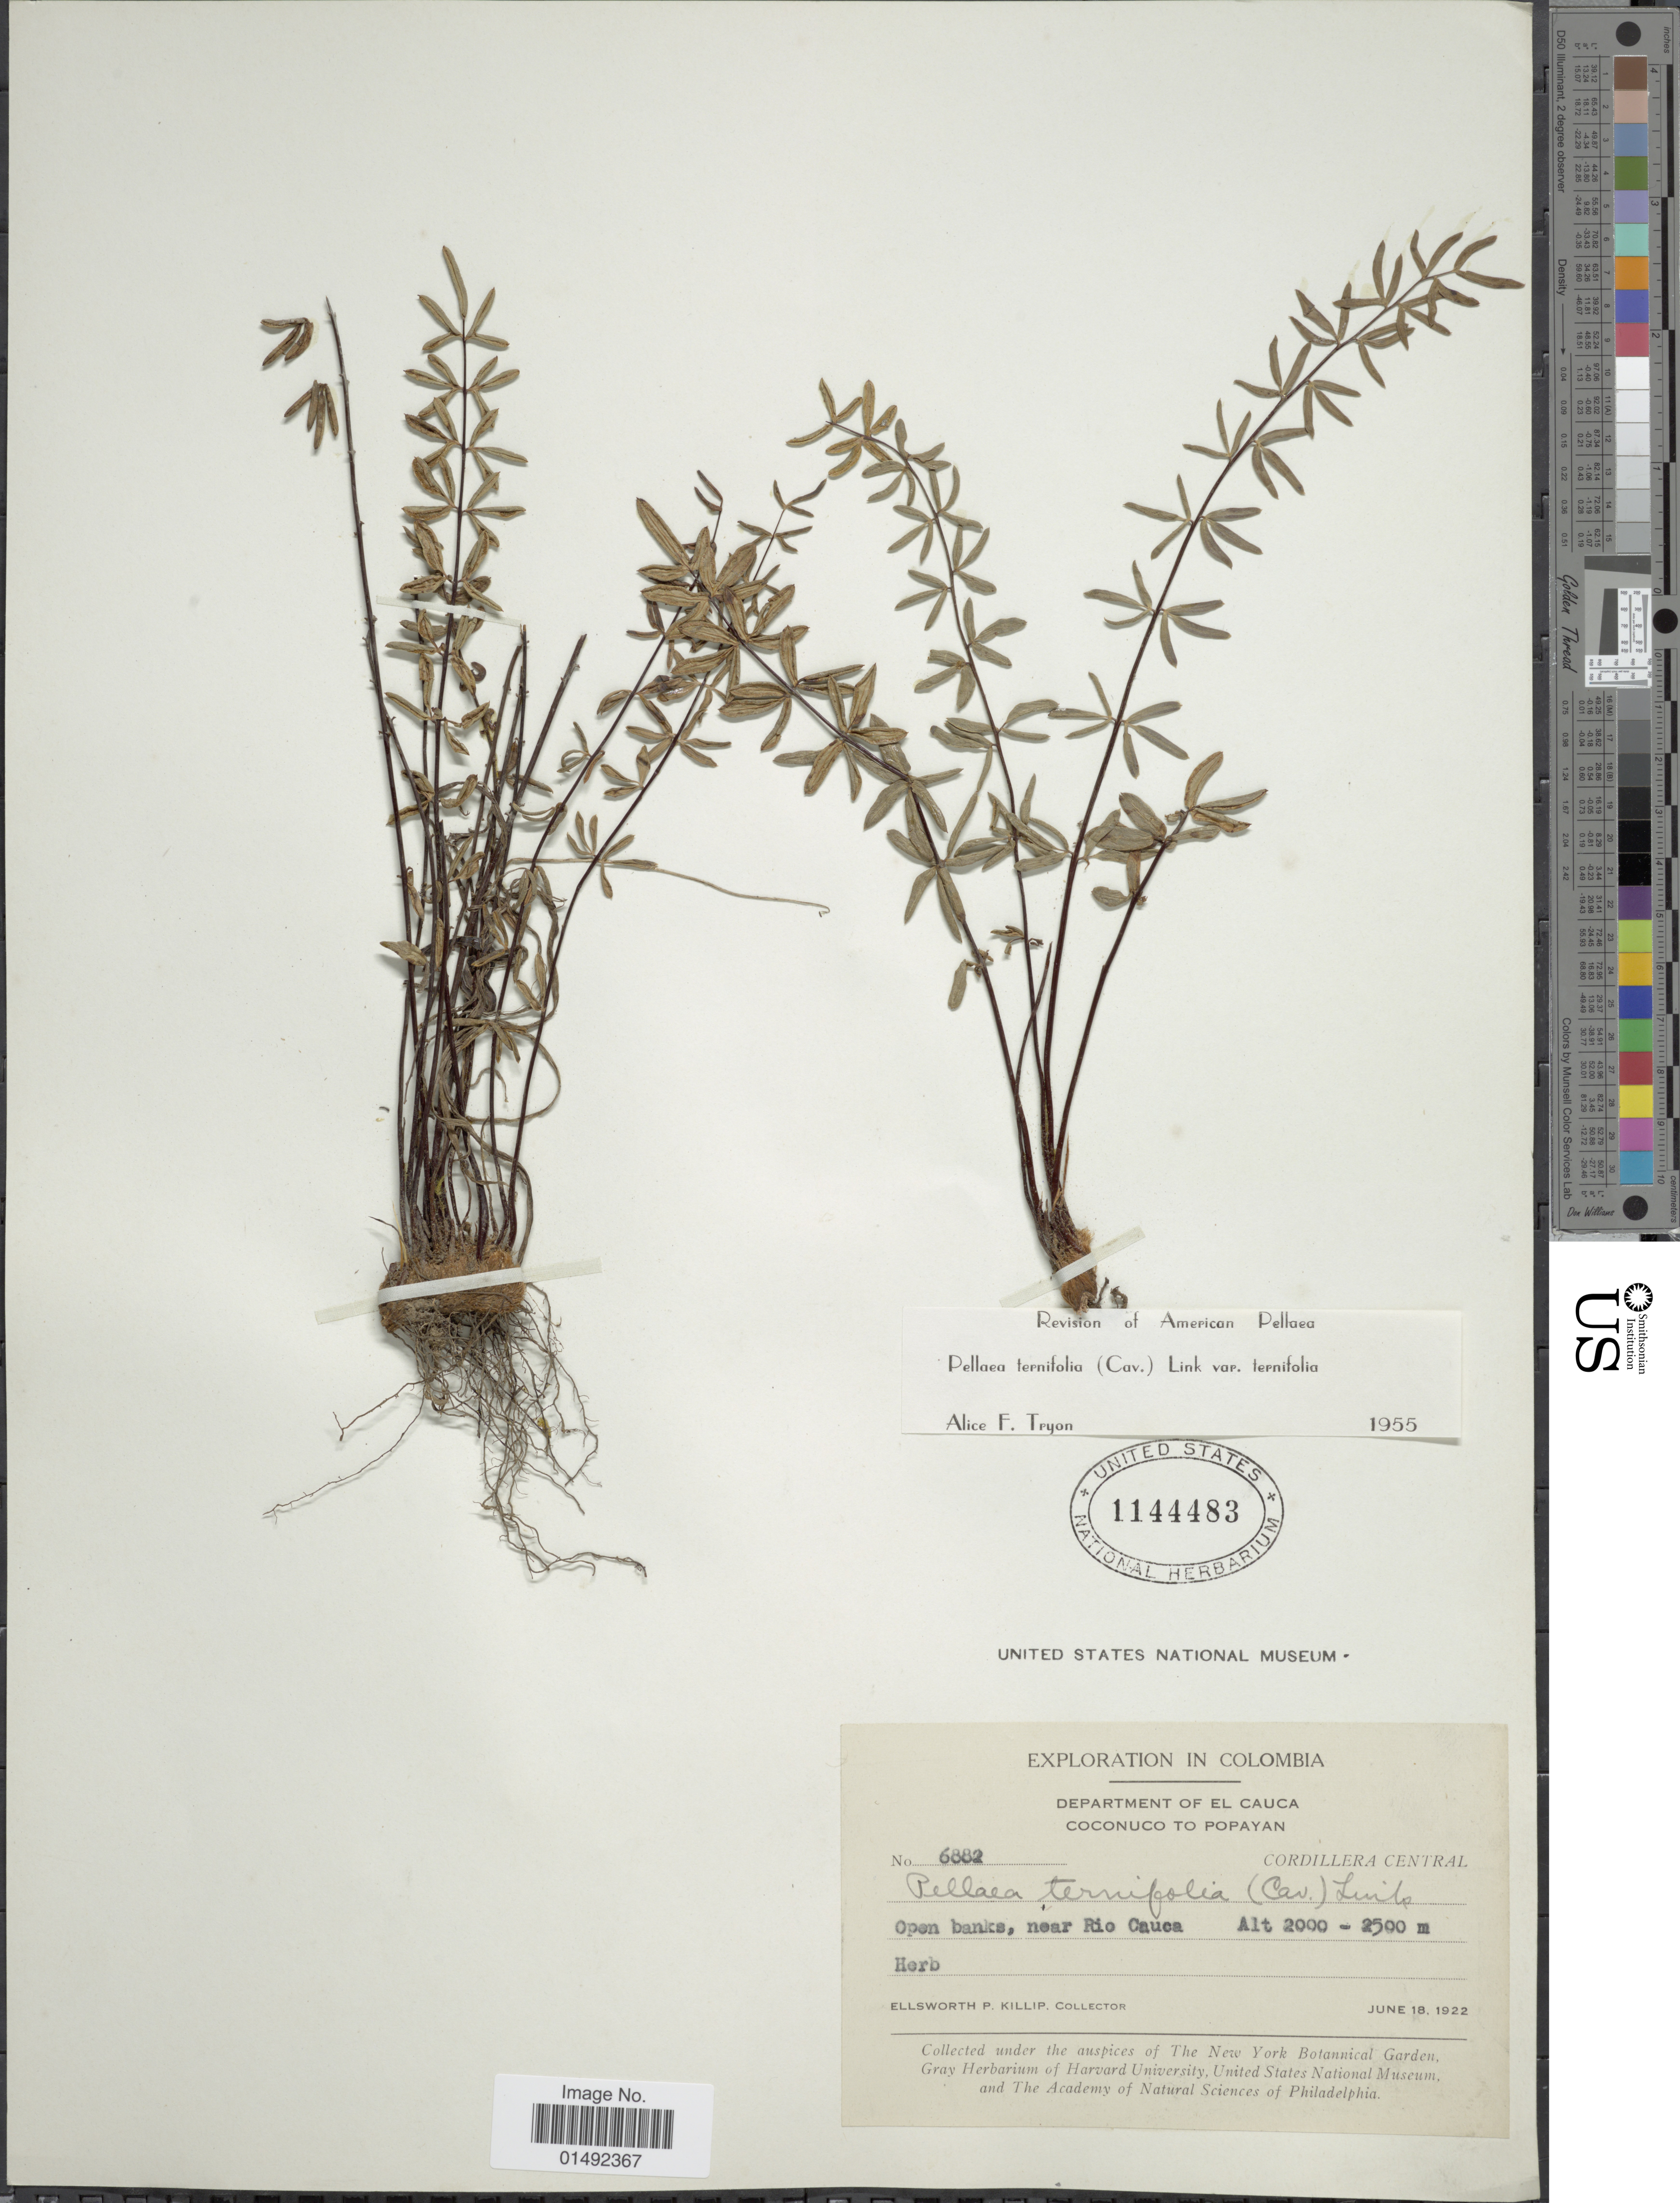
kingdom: Plantae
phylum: Tracheophyta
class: Polypodiopsida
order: Polypodiales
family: Pteridaceae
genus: Pellaea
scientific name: Pellaea ternifolia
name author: (Cav.) Link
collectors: E. P. Killip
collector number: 6882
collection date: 1922-06-18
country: Colombia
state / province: Cauca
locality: Department of El cauca, Coconuco to Popayan, Cordillera Central, Open banks, near Rio Cauca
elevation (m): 2000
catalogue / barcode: US 1144483